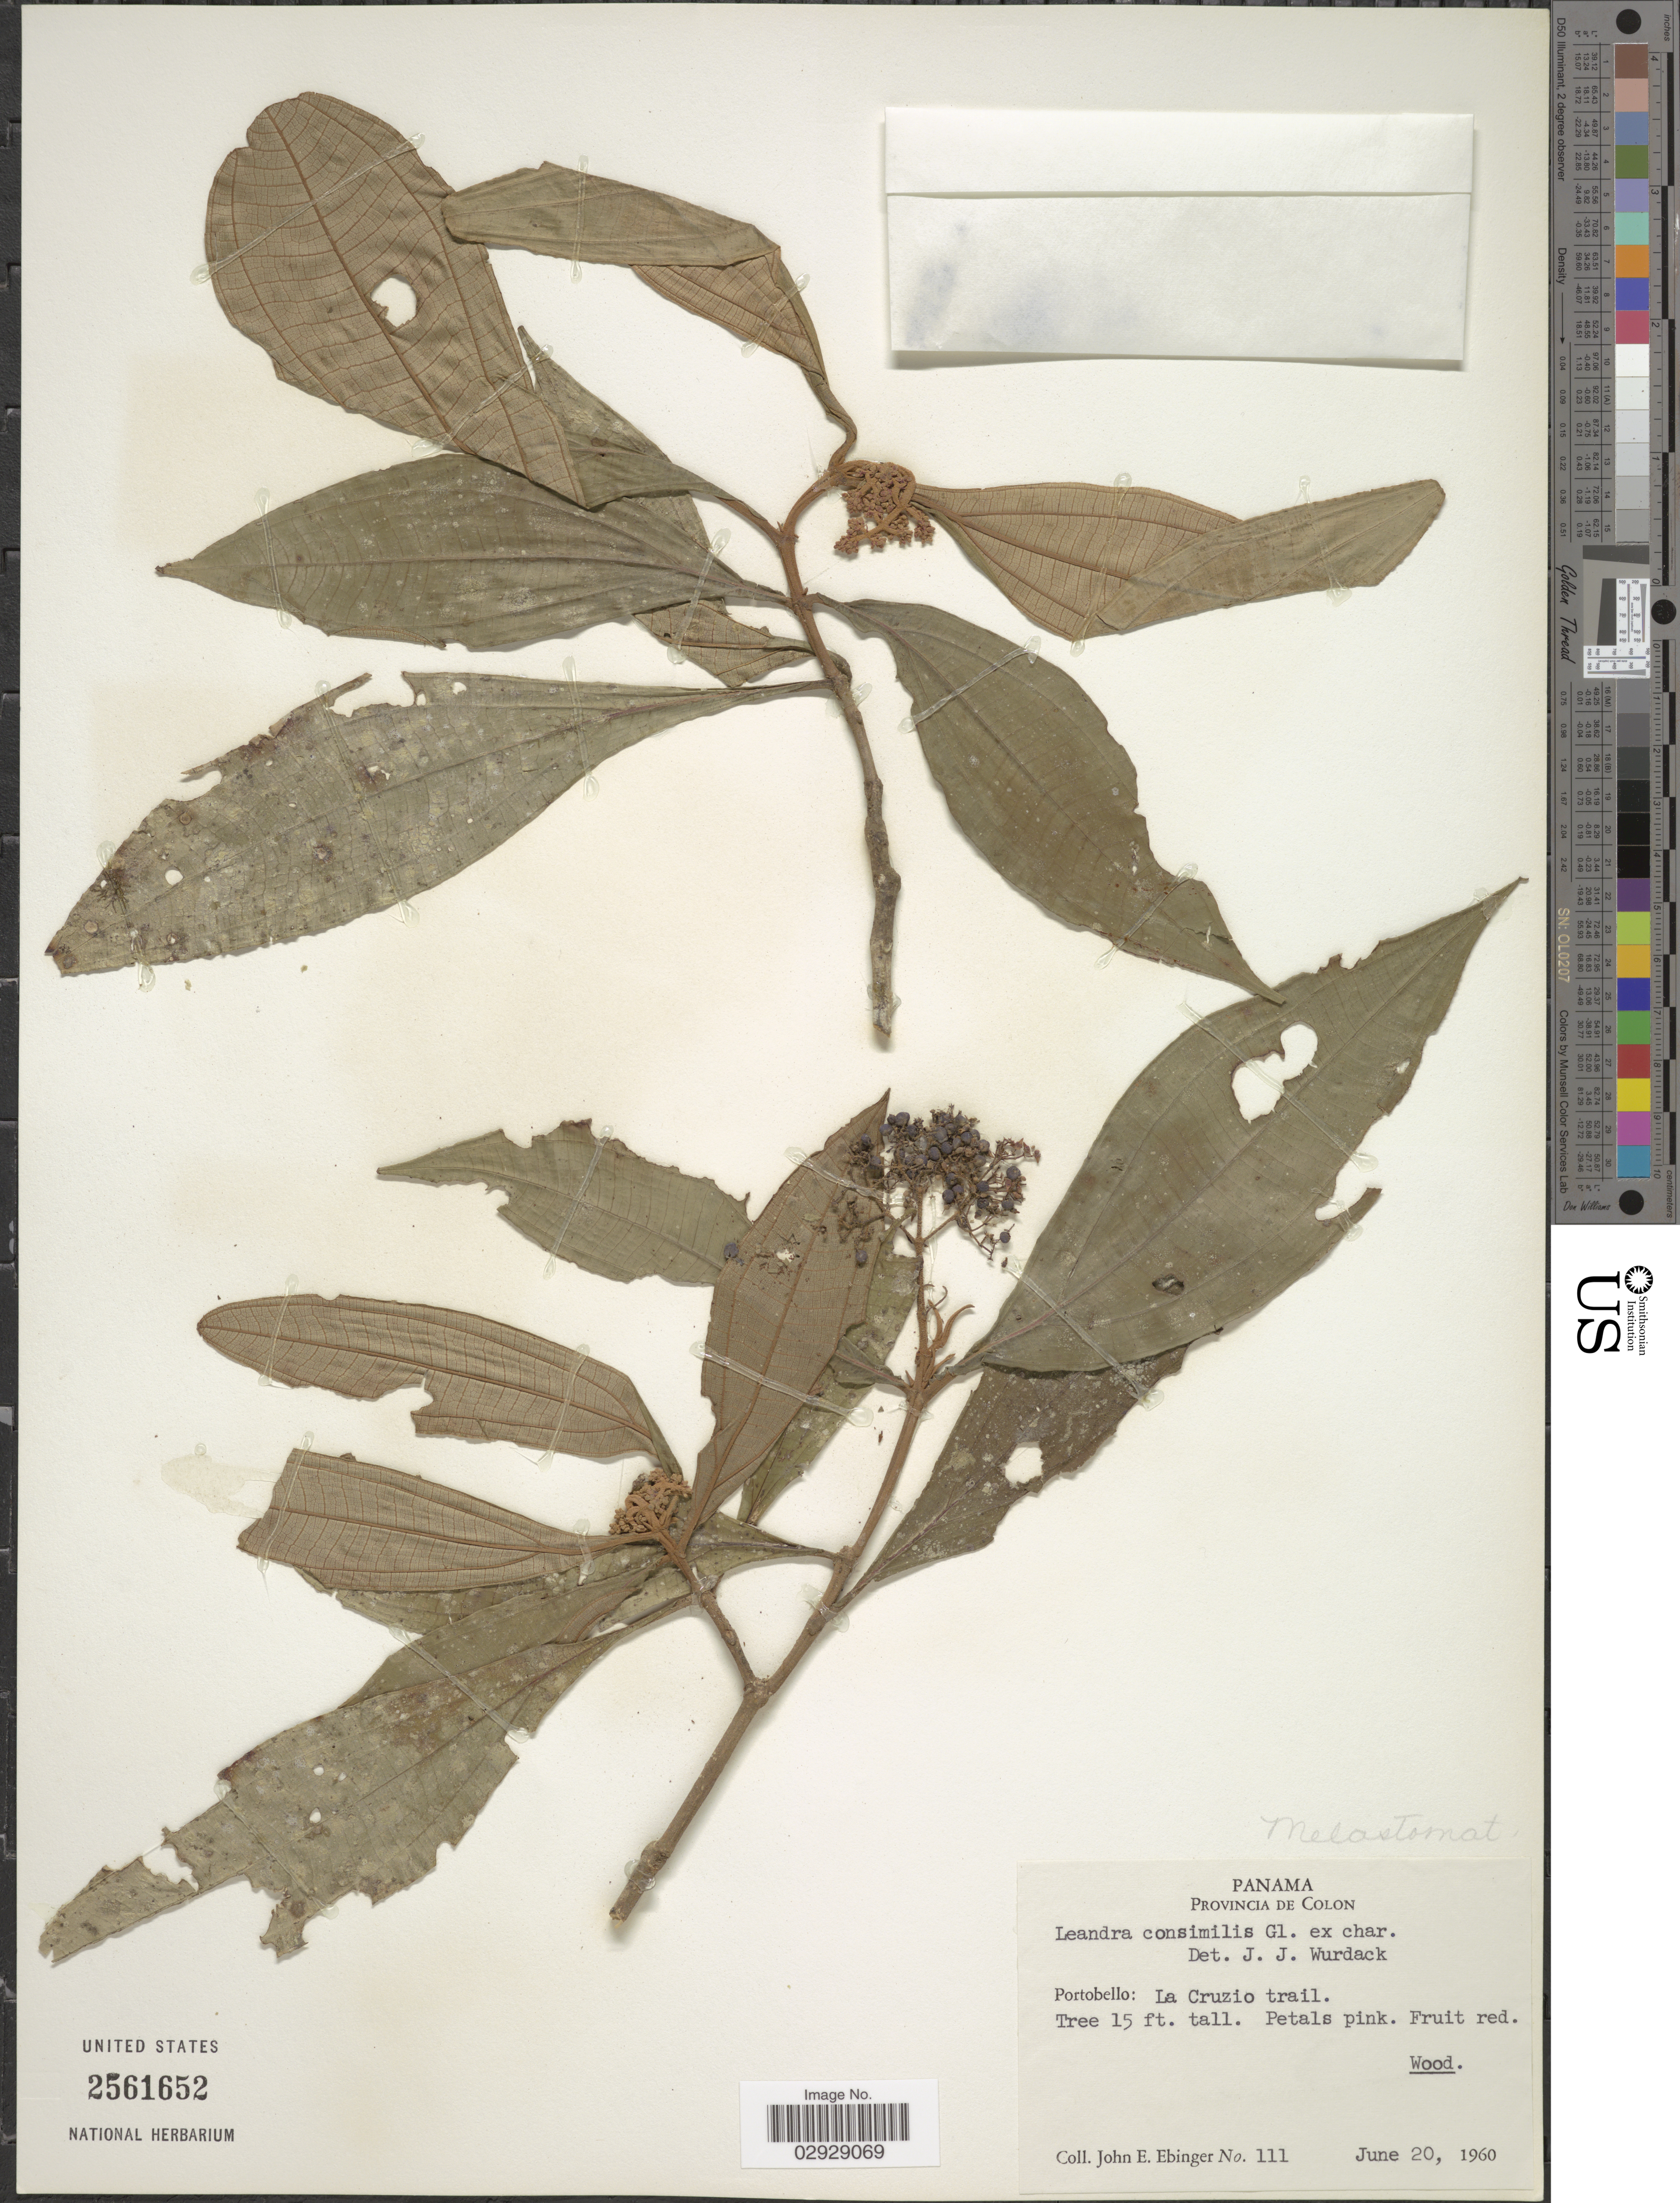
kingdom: Plantae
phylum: Tracheophyta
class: Magnoliopsida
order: Myrtales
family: Melastomataceae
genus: Leandra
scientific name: Leandra consimilis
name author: Gleason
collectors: J. Ebinger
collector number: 111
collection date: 1960-06-20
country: Panama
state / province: Colón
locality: Portobello: La Cruzio trail.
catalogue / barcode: US 2561652